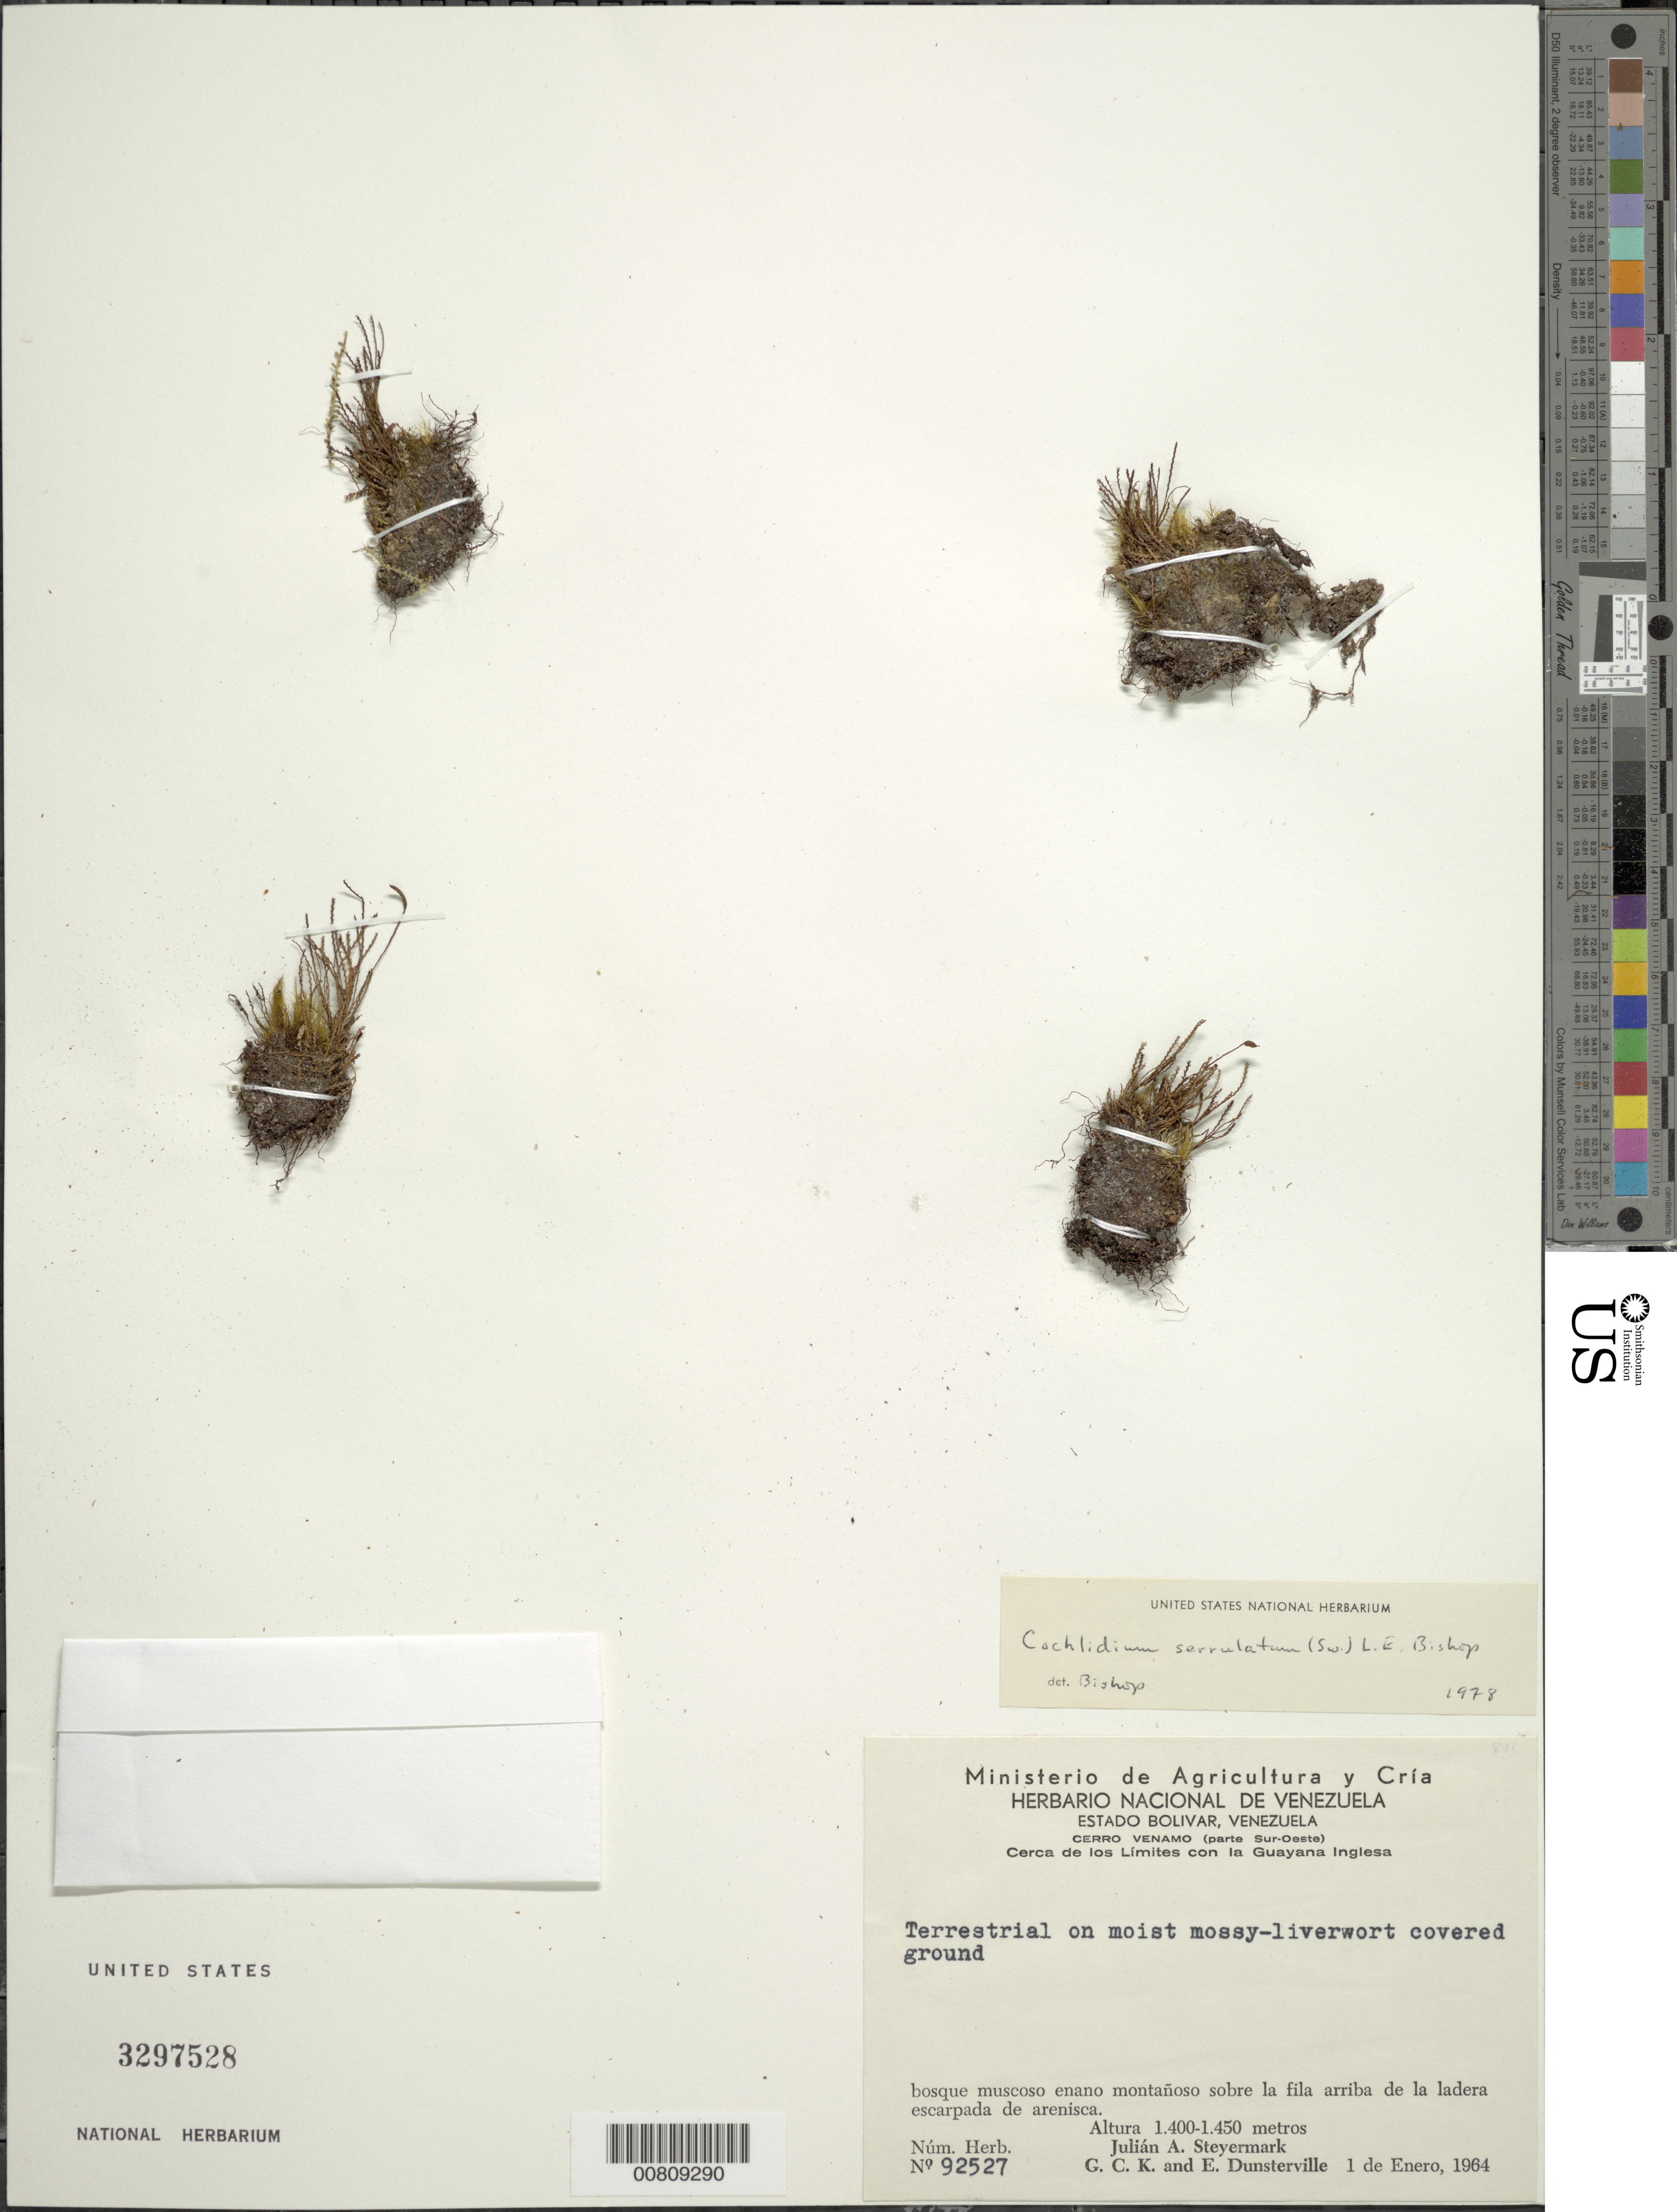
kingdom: Plantae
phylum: Tracheophyta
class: Polypodiopsida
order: Polypodiales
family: Polypodiaceae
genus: Cochlidium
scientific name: Cochlidium serrulatum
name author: (Sw.) L.E. Bishop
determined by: Bishop, L. E.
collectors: J. Steyermark, G. C. K. Dunsterville & E. Dunsterville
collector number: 92527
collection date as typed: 1-Jan-64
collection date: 1964-01-01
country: Venezuela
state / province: Bolívar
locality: Cerro Venamo, parte Sur-Oeste, cerca de los limites con Guayana Inglesa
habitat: Bosque muscoso enano montanoso sobre la fila arriba de la ladera escarpada de arenisca; on moist mossy-liverwort covered ground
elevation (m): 1400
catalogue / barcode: US 3297528